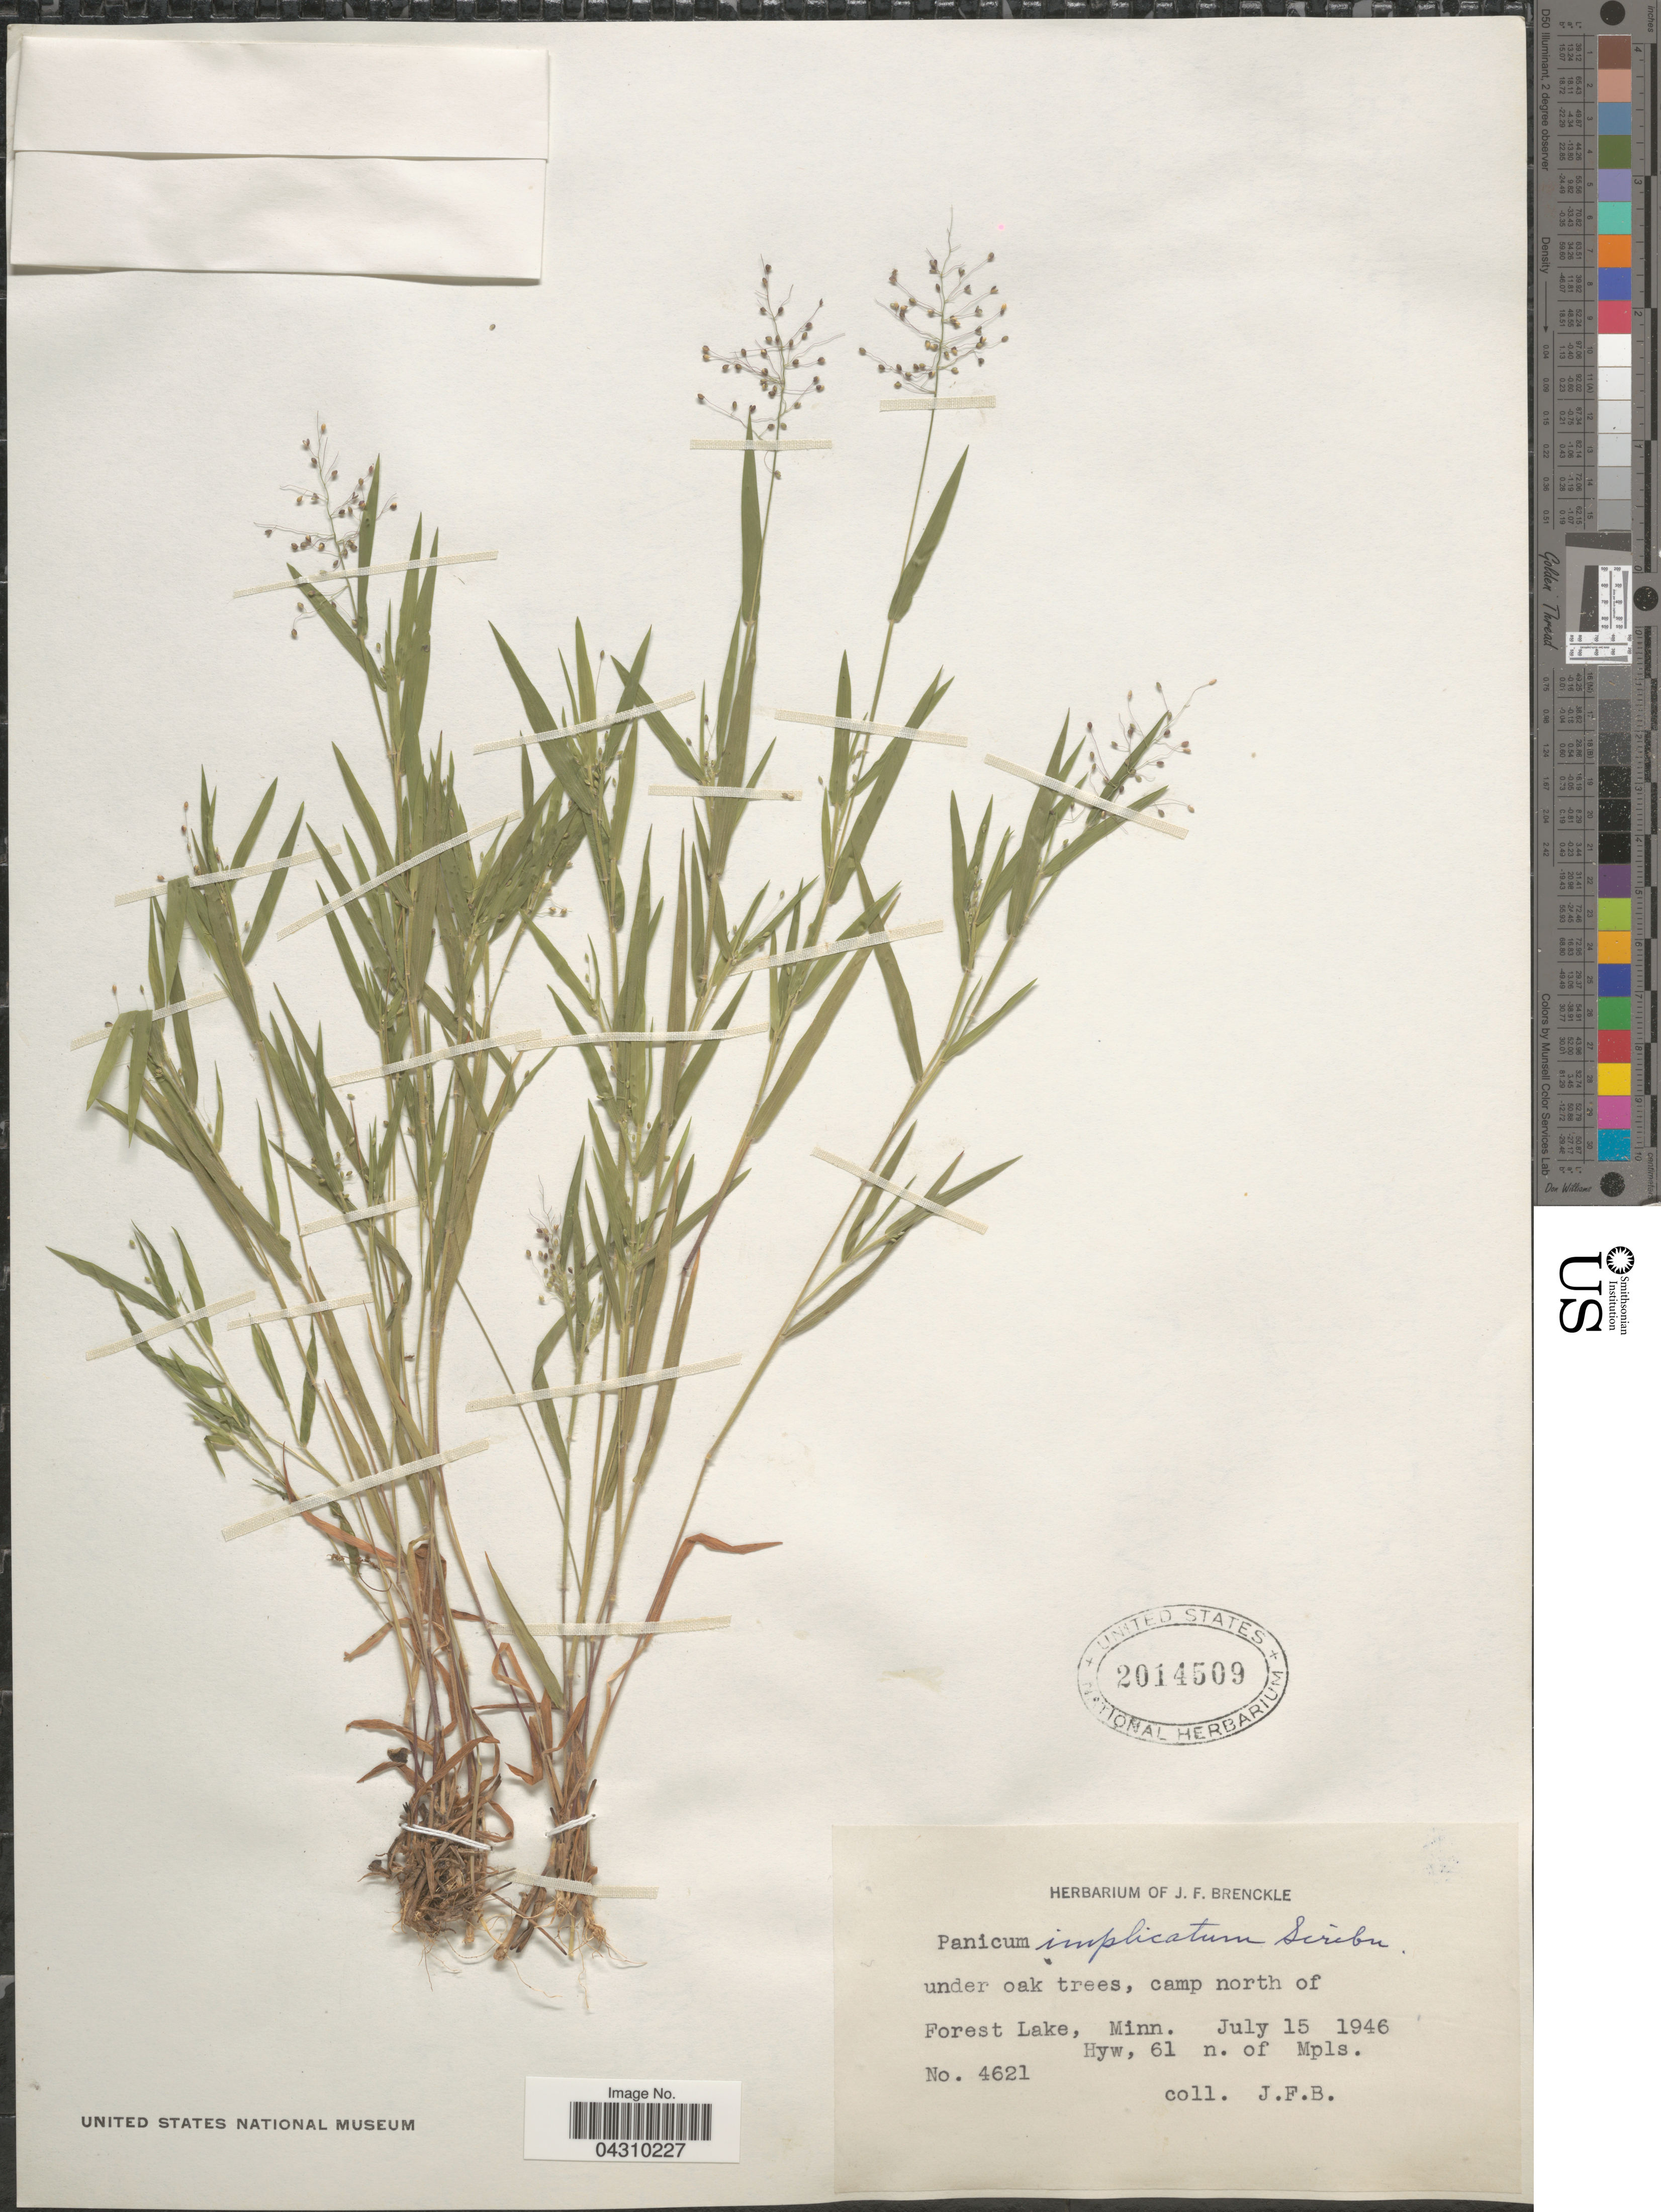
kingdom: Plantae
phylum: Tracheophyta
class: Liliopsida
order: Poales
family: Poaceae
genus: Dichanthelium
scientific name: Dichanthelium acuminatum var. acuminatum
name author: (Sw.) Gould & C.A. Clark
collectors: J. Brenckle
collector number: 4621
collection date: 1946-07-15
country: United States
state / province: Minnesota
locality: Under oak trees, camp north of Forest Lake, Hyw, 61 n. of Mpls.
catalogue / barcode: US 2014509